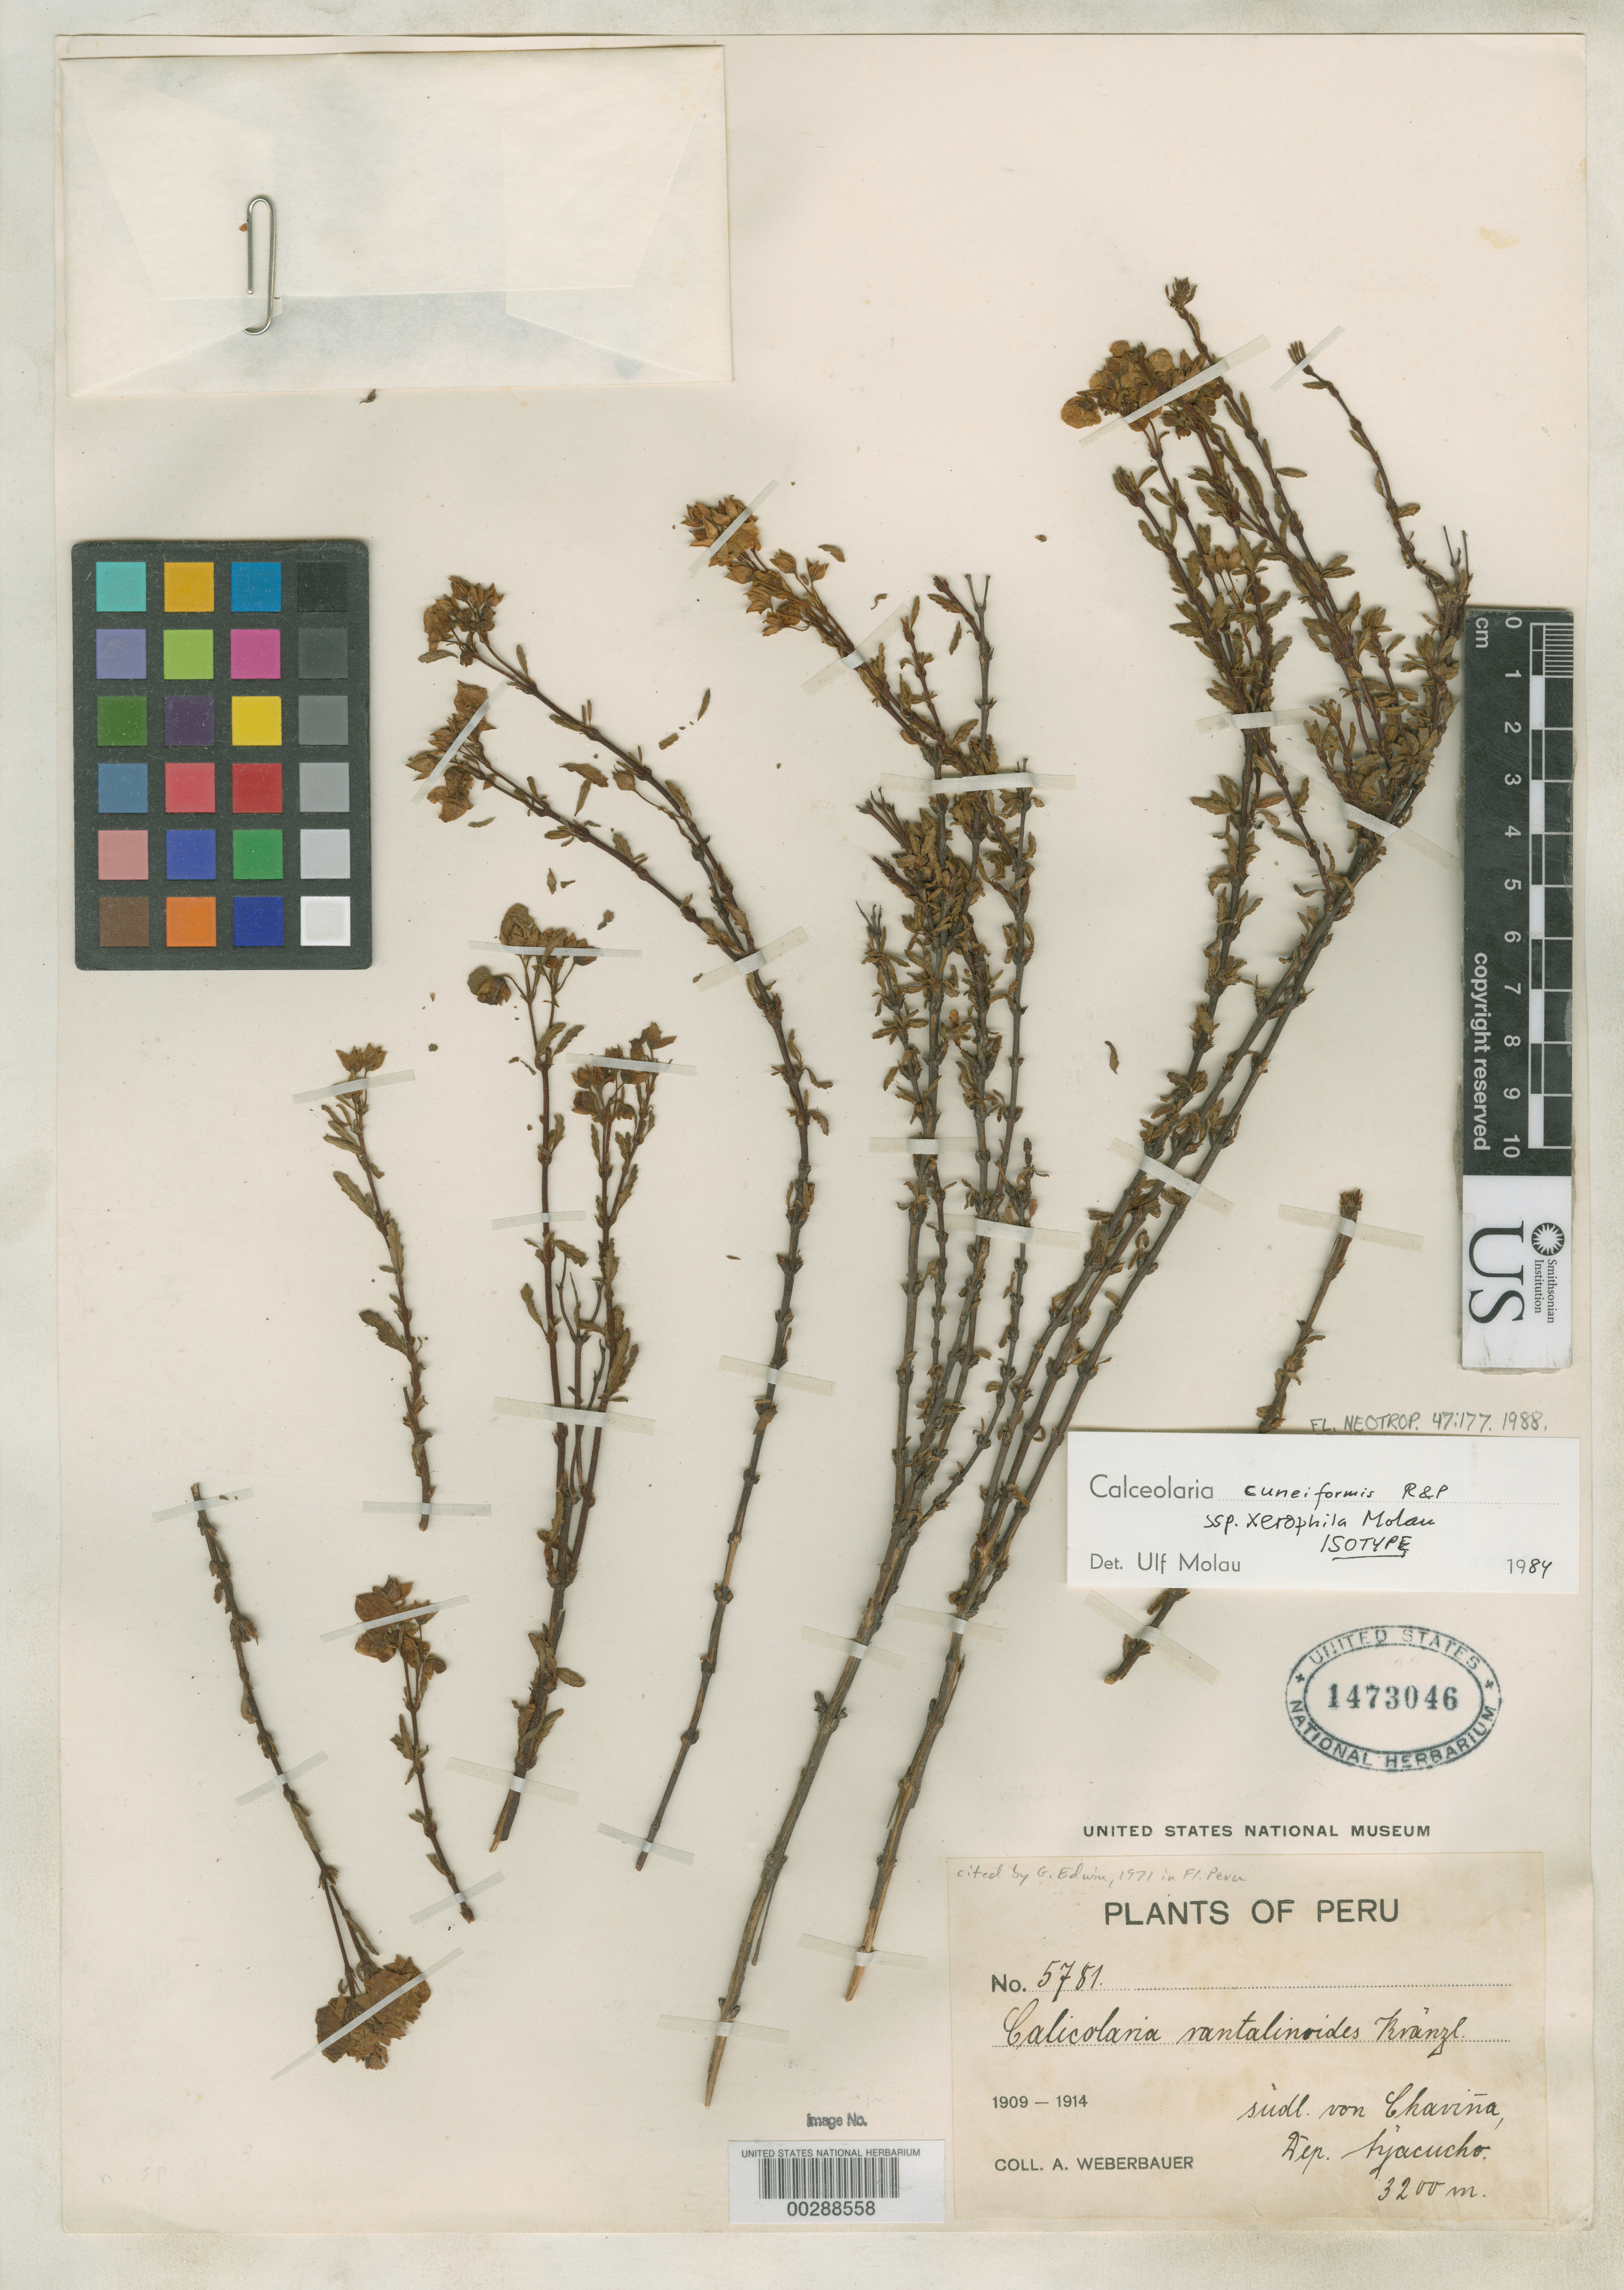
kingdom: Plantae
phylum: Tracheophyta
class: Magnoliopsida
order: Lamiales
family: Calceolariaceae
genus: Calceolaria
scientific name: Calceolaria cuneiformis subsp. xerophila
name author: Molau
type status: Isotype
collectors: A. Weberbauer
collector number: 5781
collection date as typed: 1909 to -- --- 1914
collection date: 1909/1914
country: Peru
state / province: Ayacucho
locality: südlich von Chaviña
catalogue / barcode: US 1473046